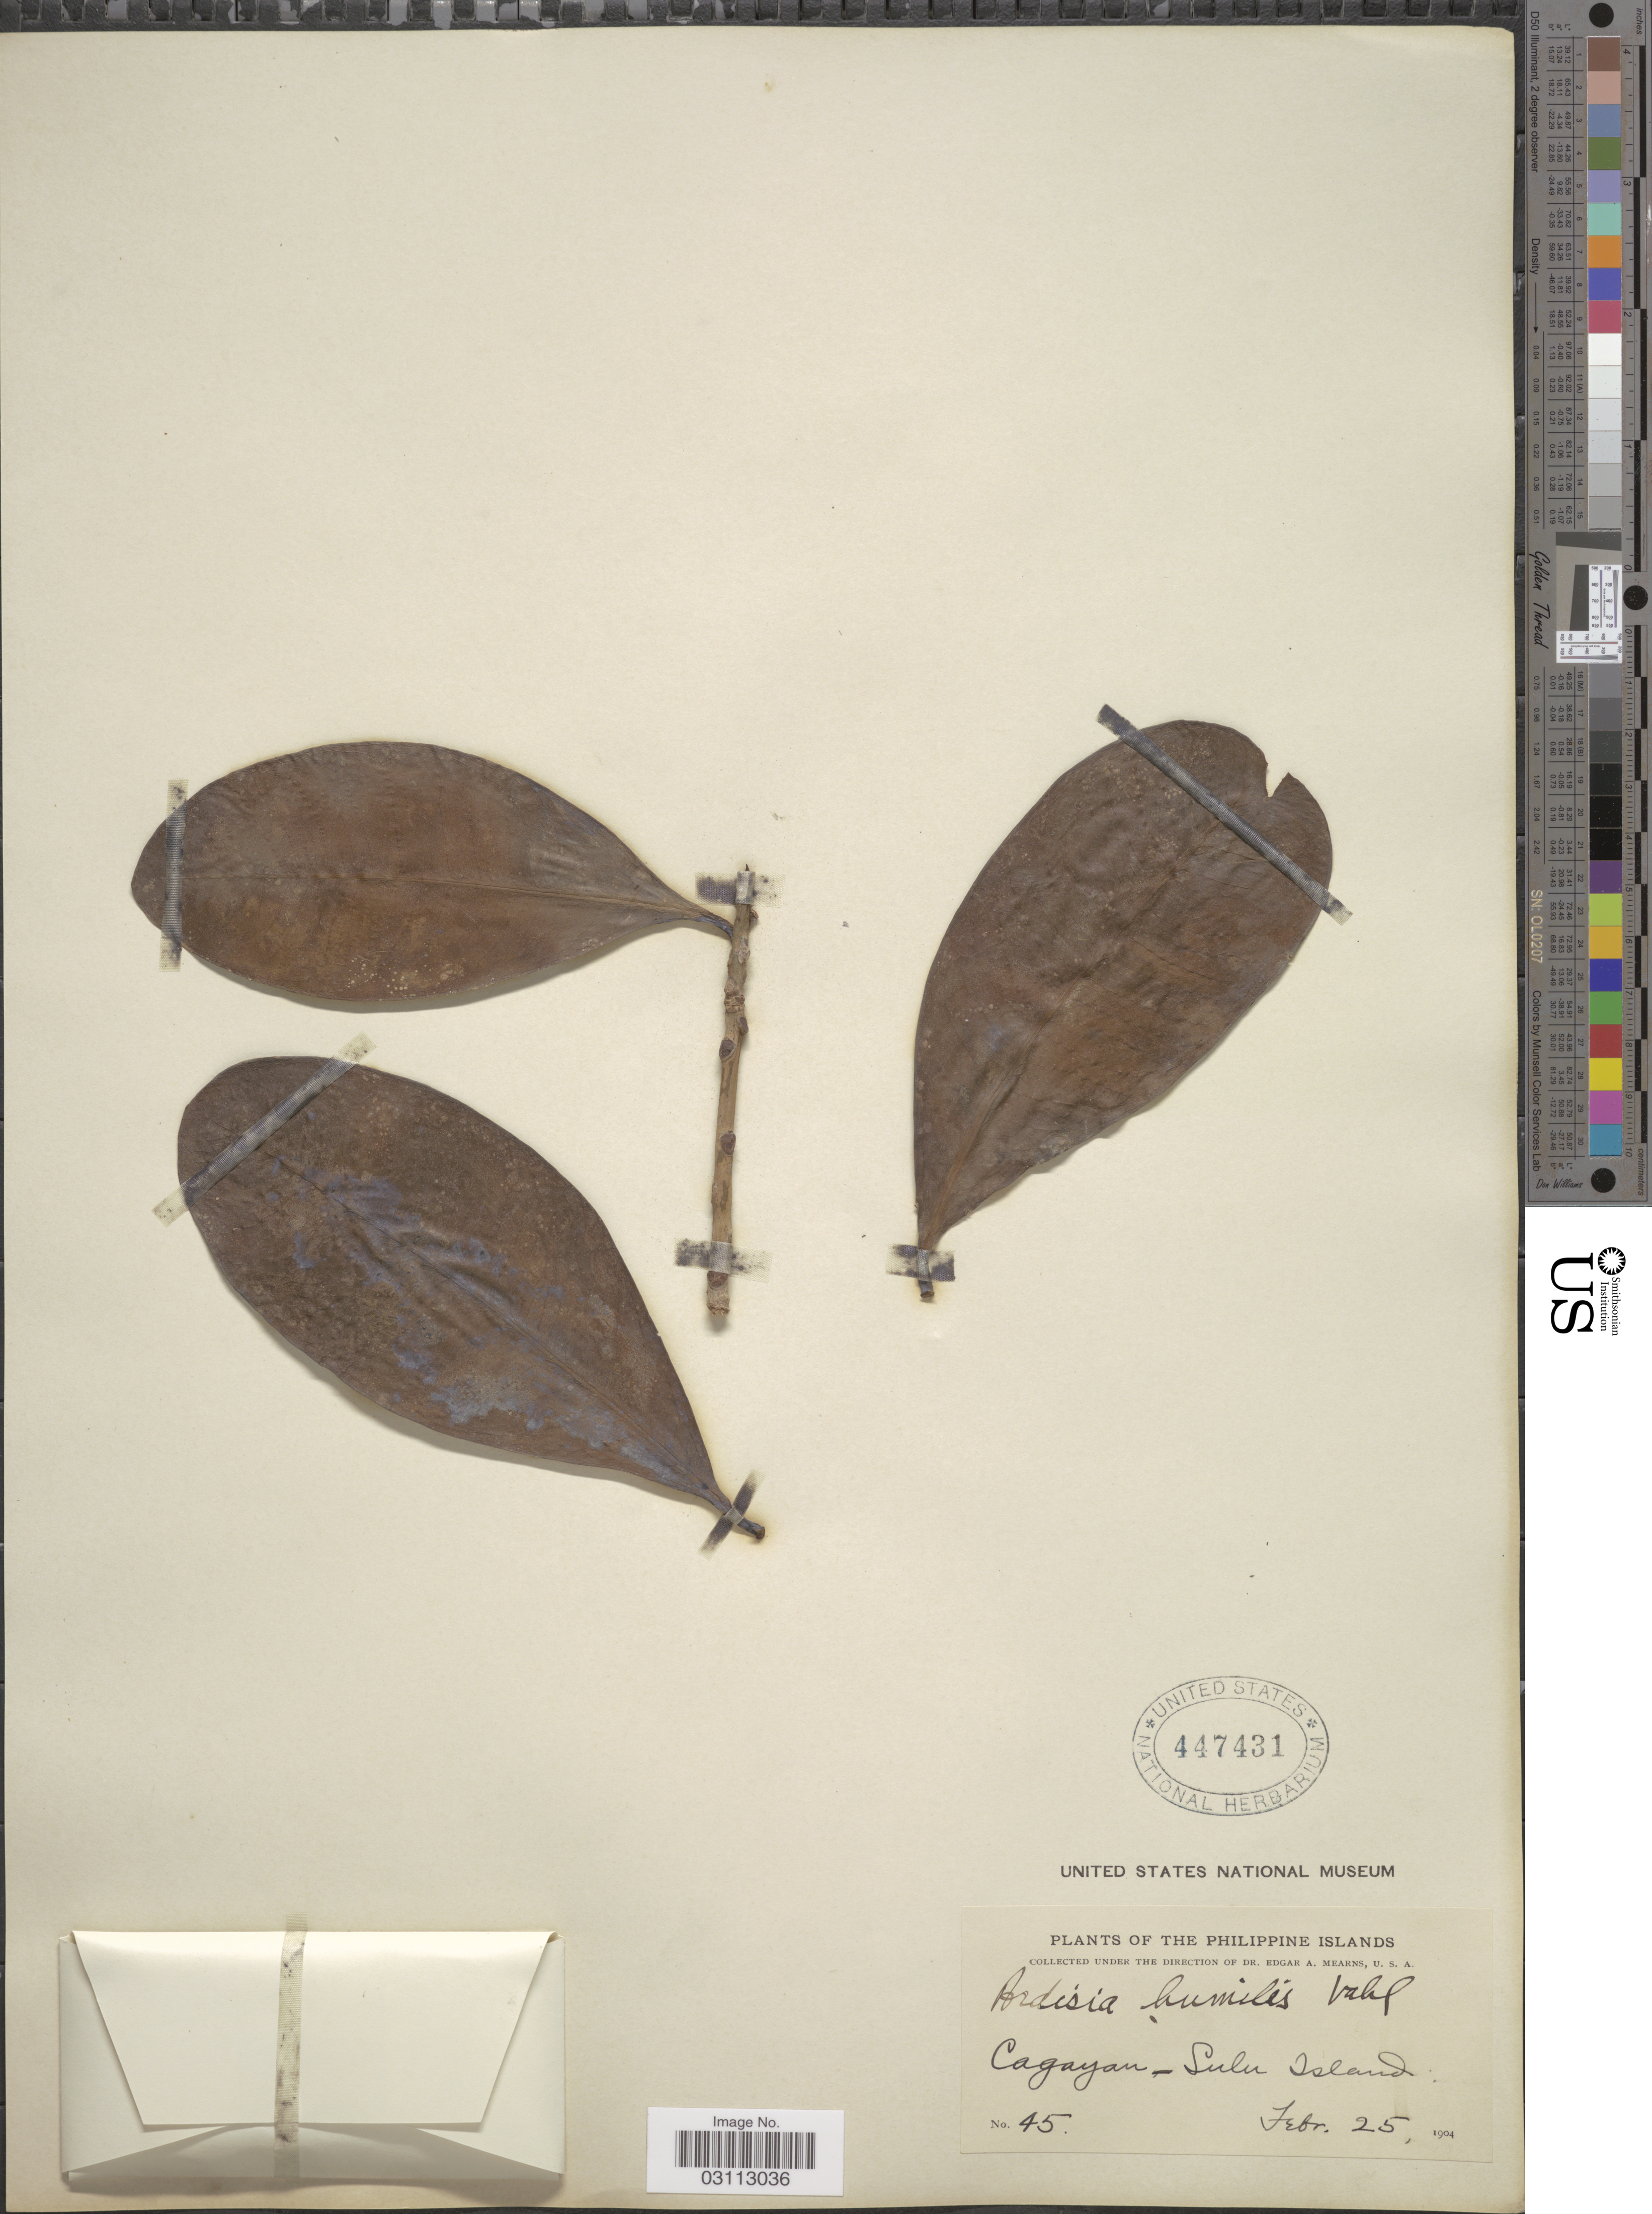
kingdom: Plantae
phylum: Tracheophyta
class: Magnoliopsida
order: Ericales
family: Primulaceae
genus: Ardisia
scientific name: Ardisia squamulosa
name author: C. Presl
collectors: E. A. Mearns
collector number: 45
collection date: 1904-02-25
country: Philippines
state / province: Muslim Mindanao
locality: Cagayan-Sulu Island.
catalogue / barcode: US 447431